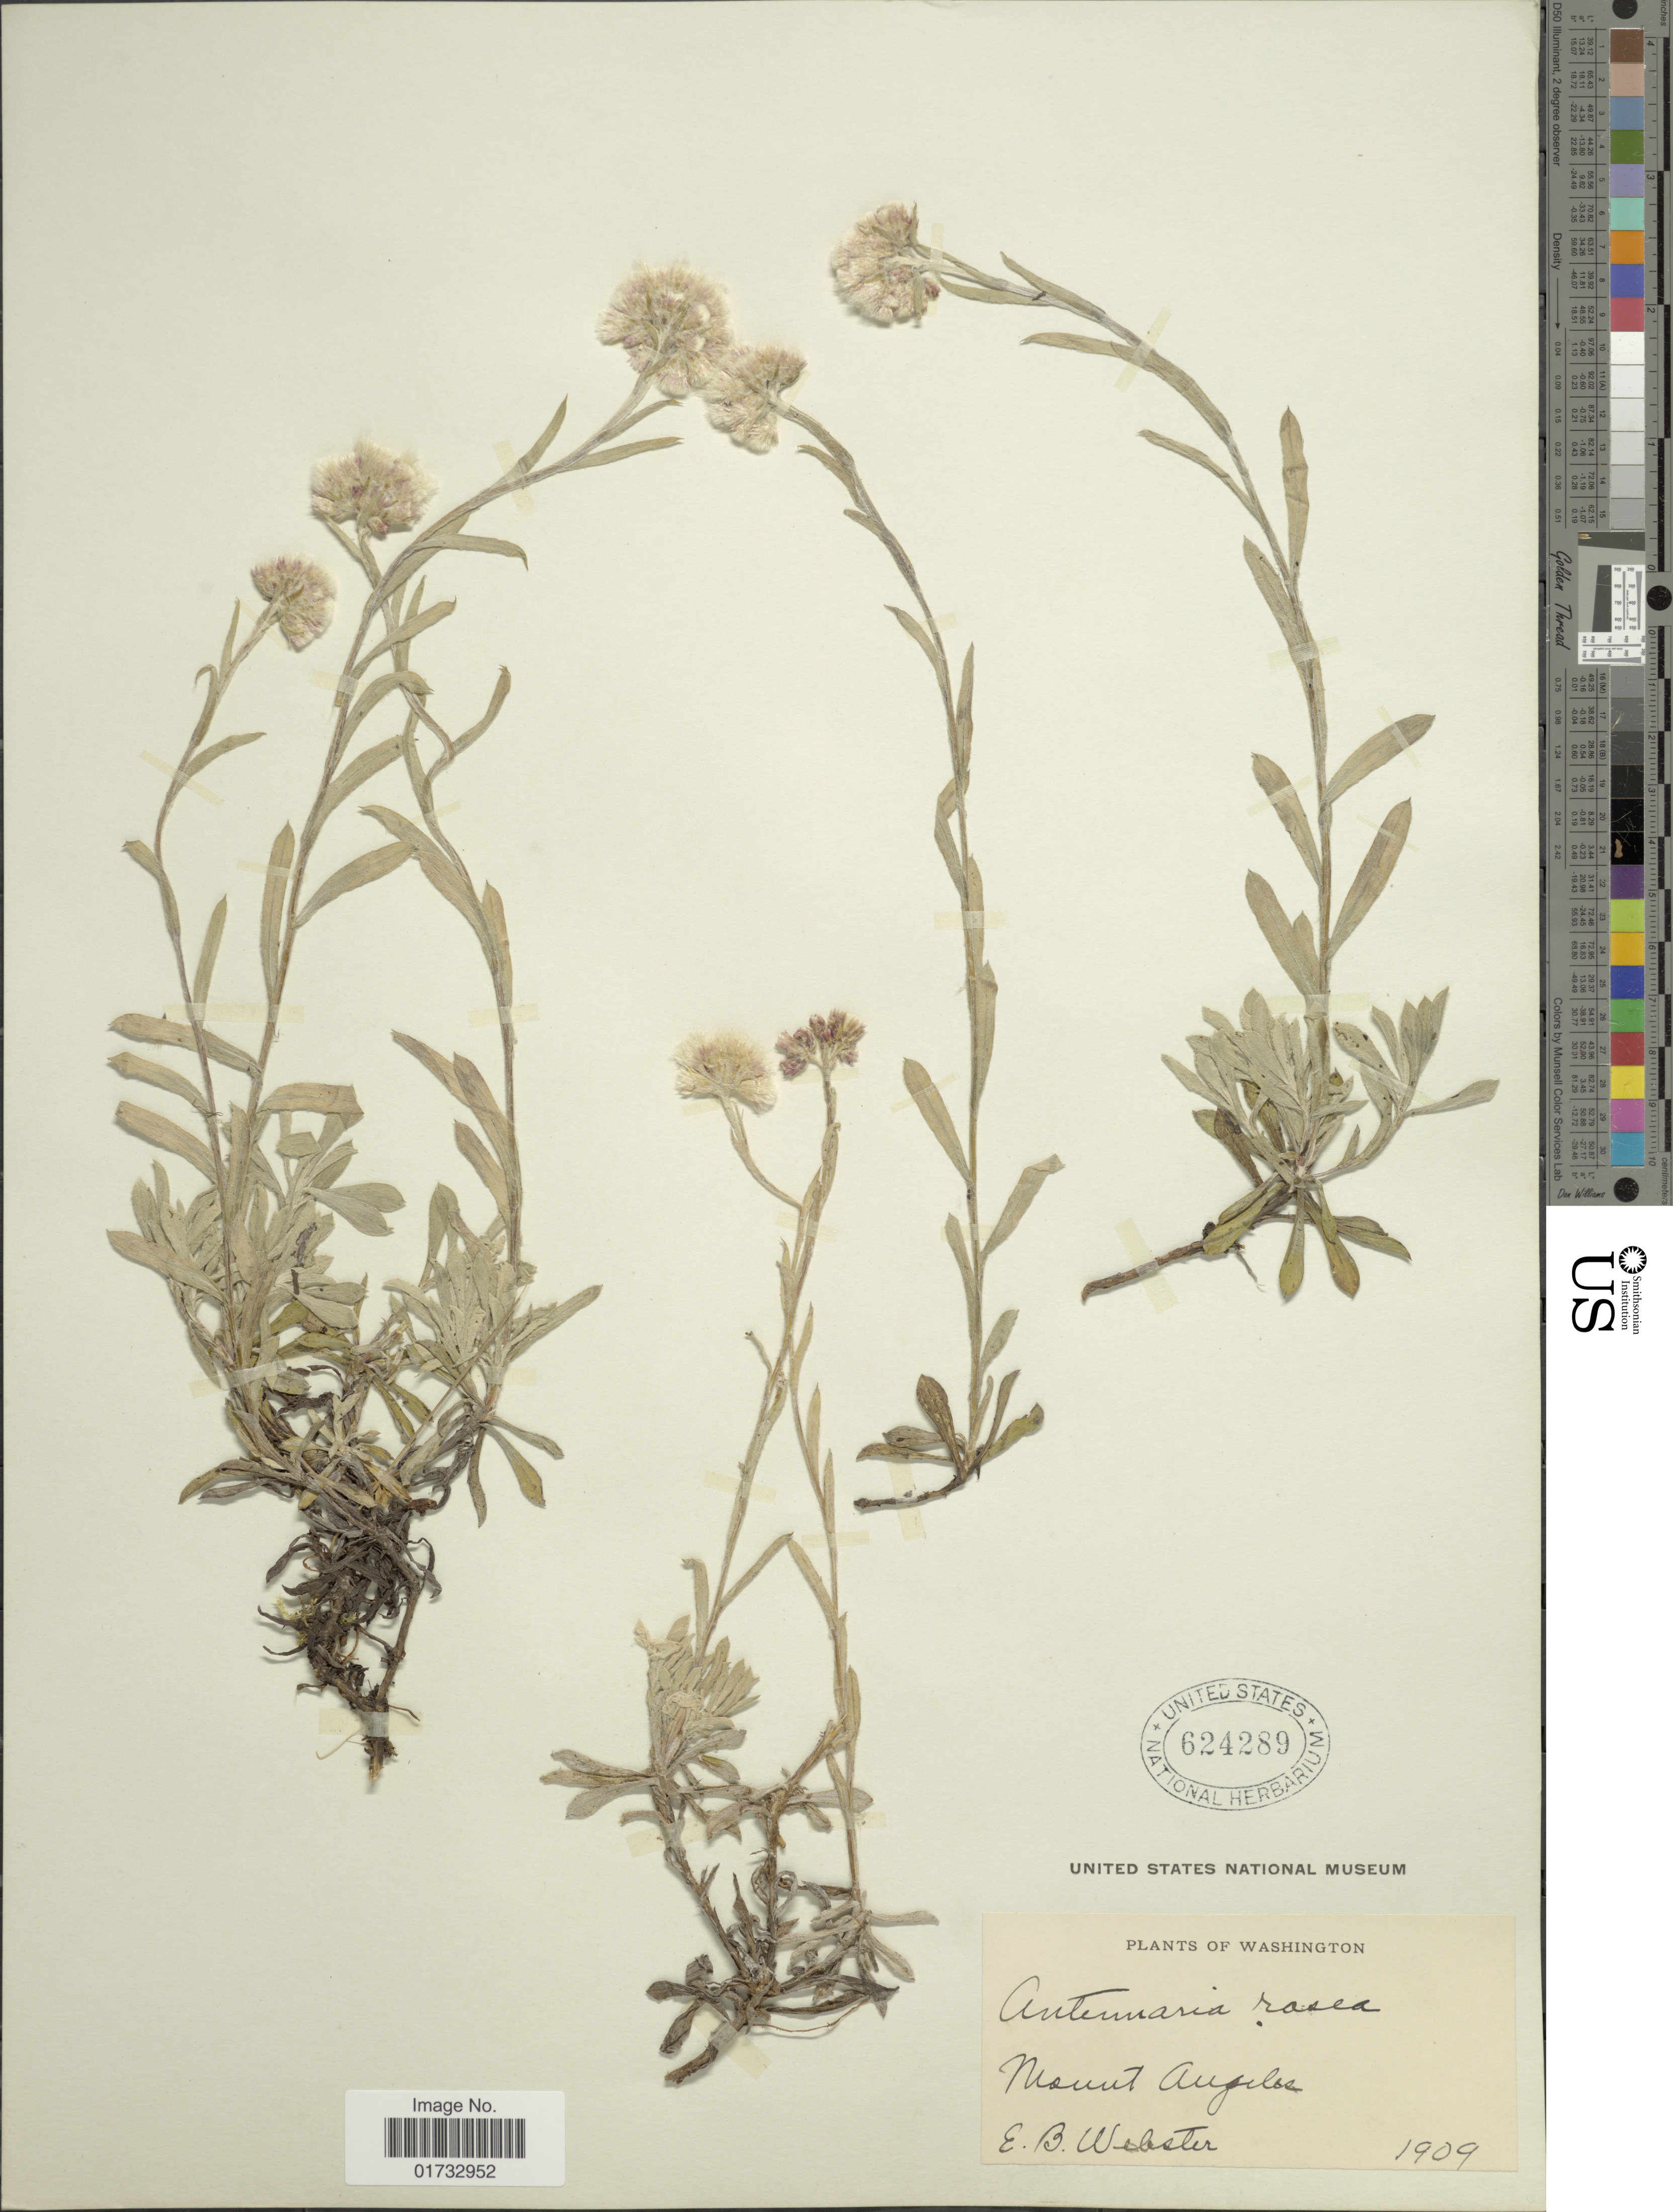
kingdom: Plantae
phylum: Tracheophyta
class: Magnoliopsida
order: Asterales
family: Asteraceae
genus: Antennaria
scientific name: Antennaria rosea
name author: Greene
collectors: E. B. Webster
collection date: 1909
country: United States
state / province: Washington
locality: Mount Angeles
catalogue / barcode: US 624289